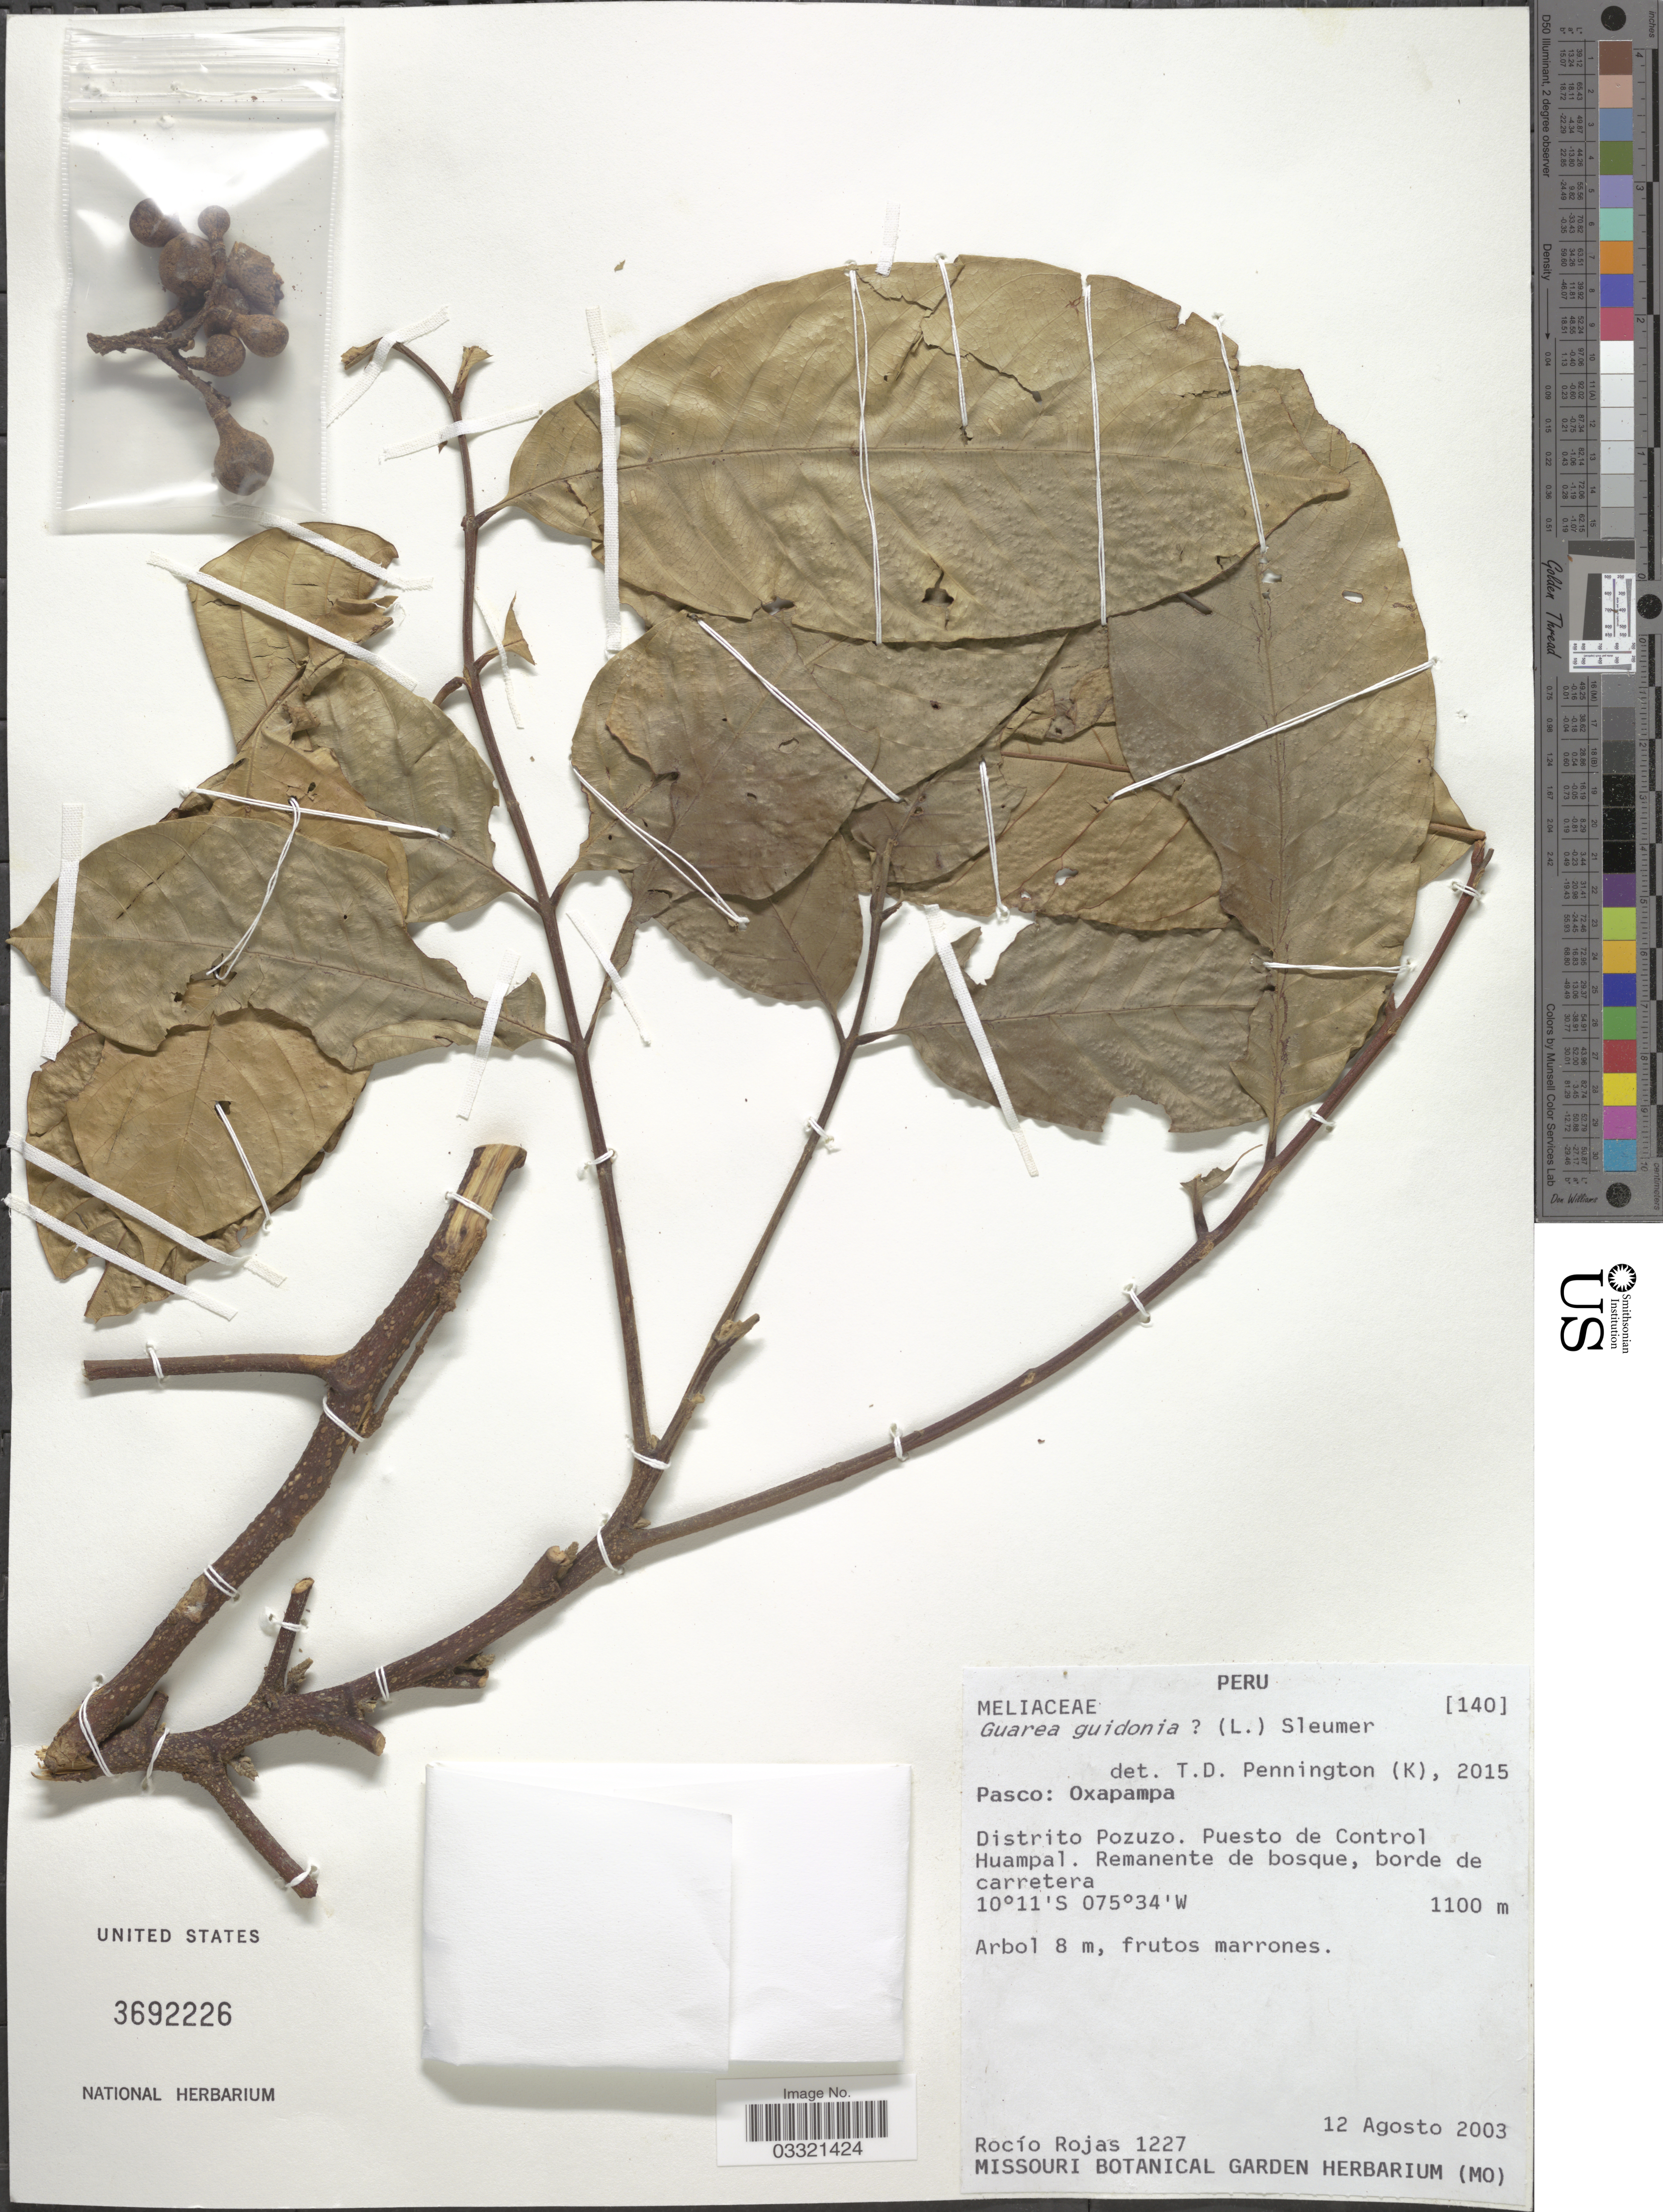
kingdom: Plantae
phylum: Tracheophyta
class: Magnoliopsida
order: Sapindales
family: Meliaceae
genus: Guarea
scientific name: Guarea guidonia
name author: (L.) Sleumer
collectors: R. Rojas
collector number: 1227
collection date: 2003-08-12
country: Peru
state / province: Pasco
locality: Oxapampa. Distrito Pozuzo. Puesto de Control Huampal. Remanente de bosque, borde de carretera.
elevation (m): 1100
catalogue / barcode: US 3692226